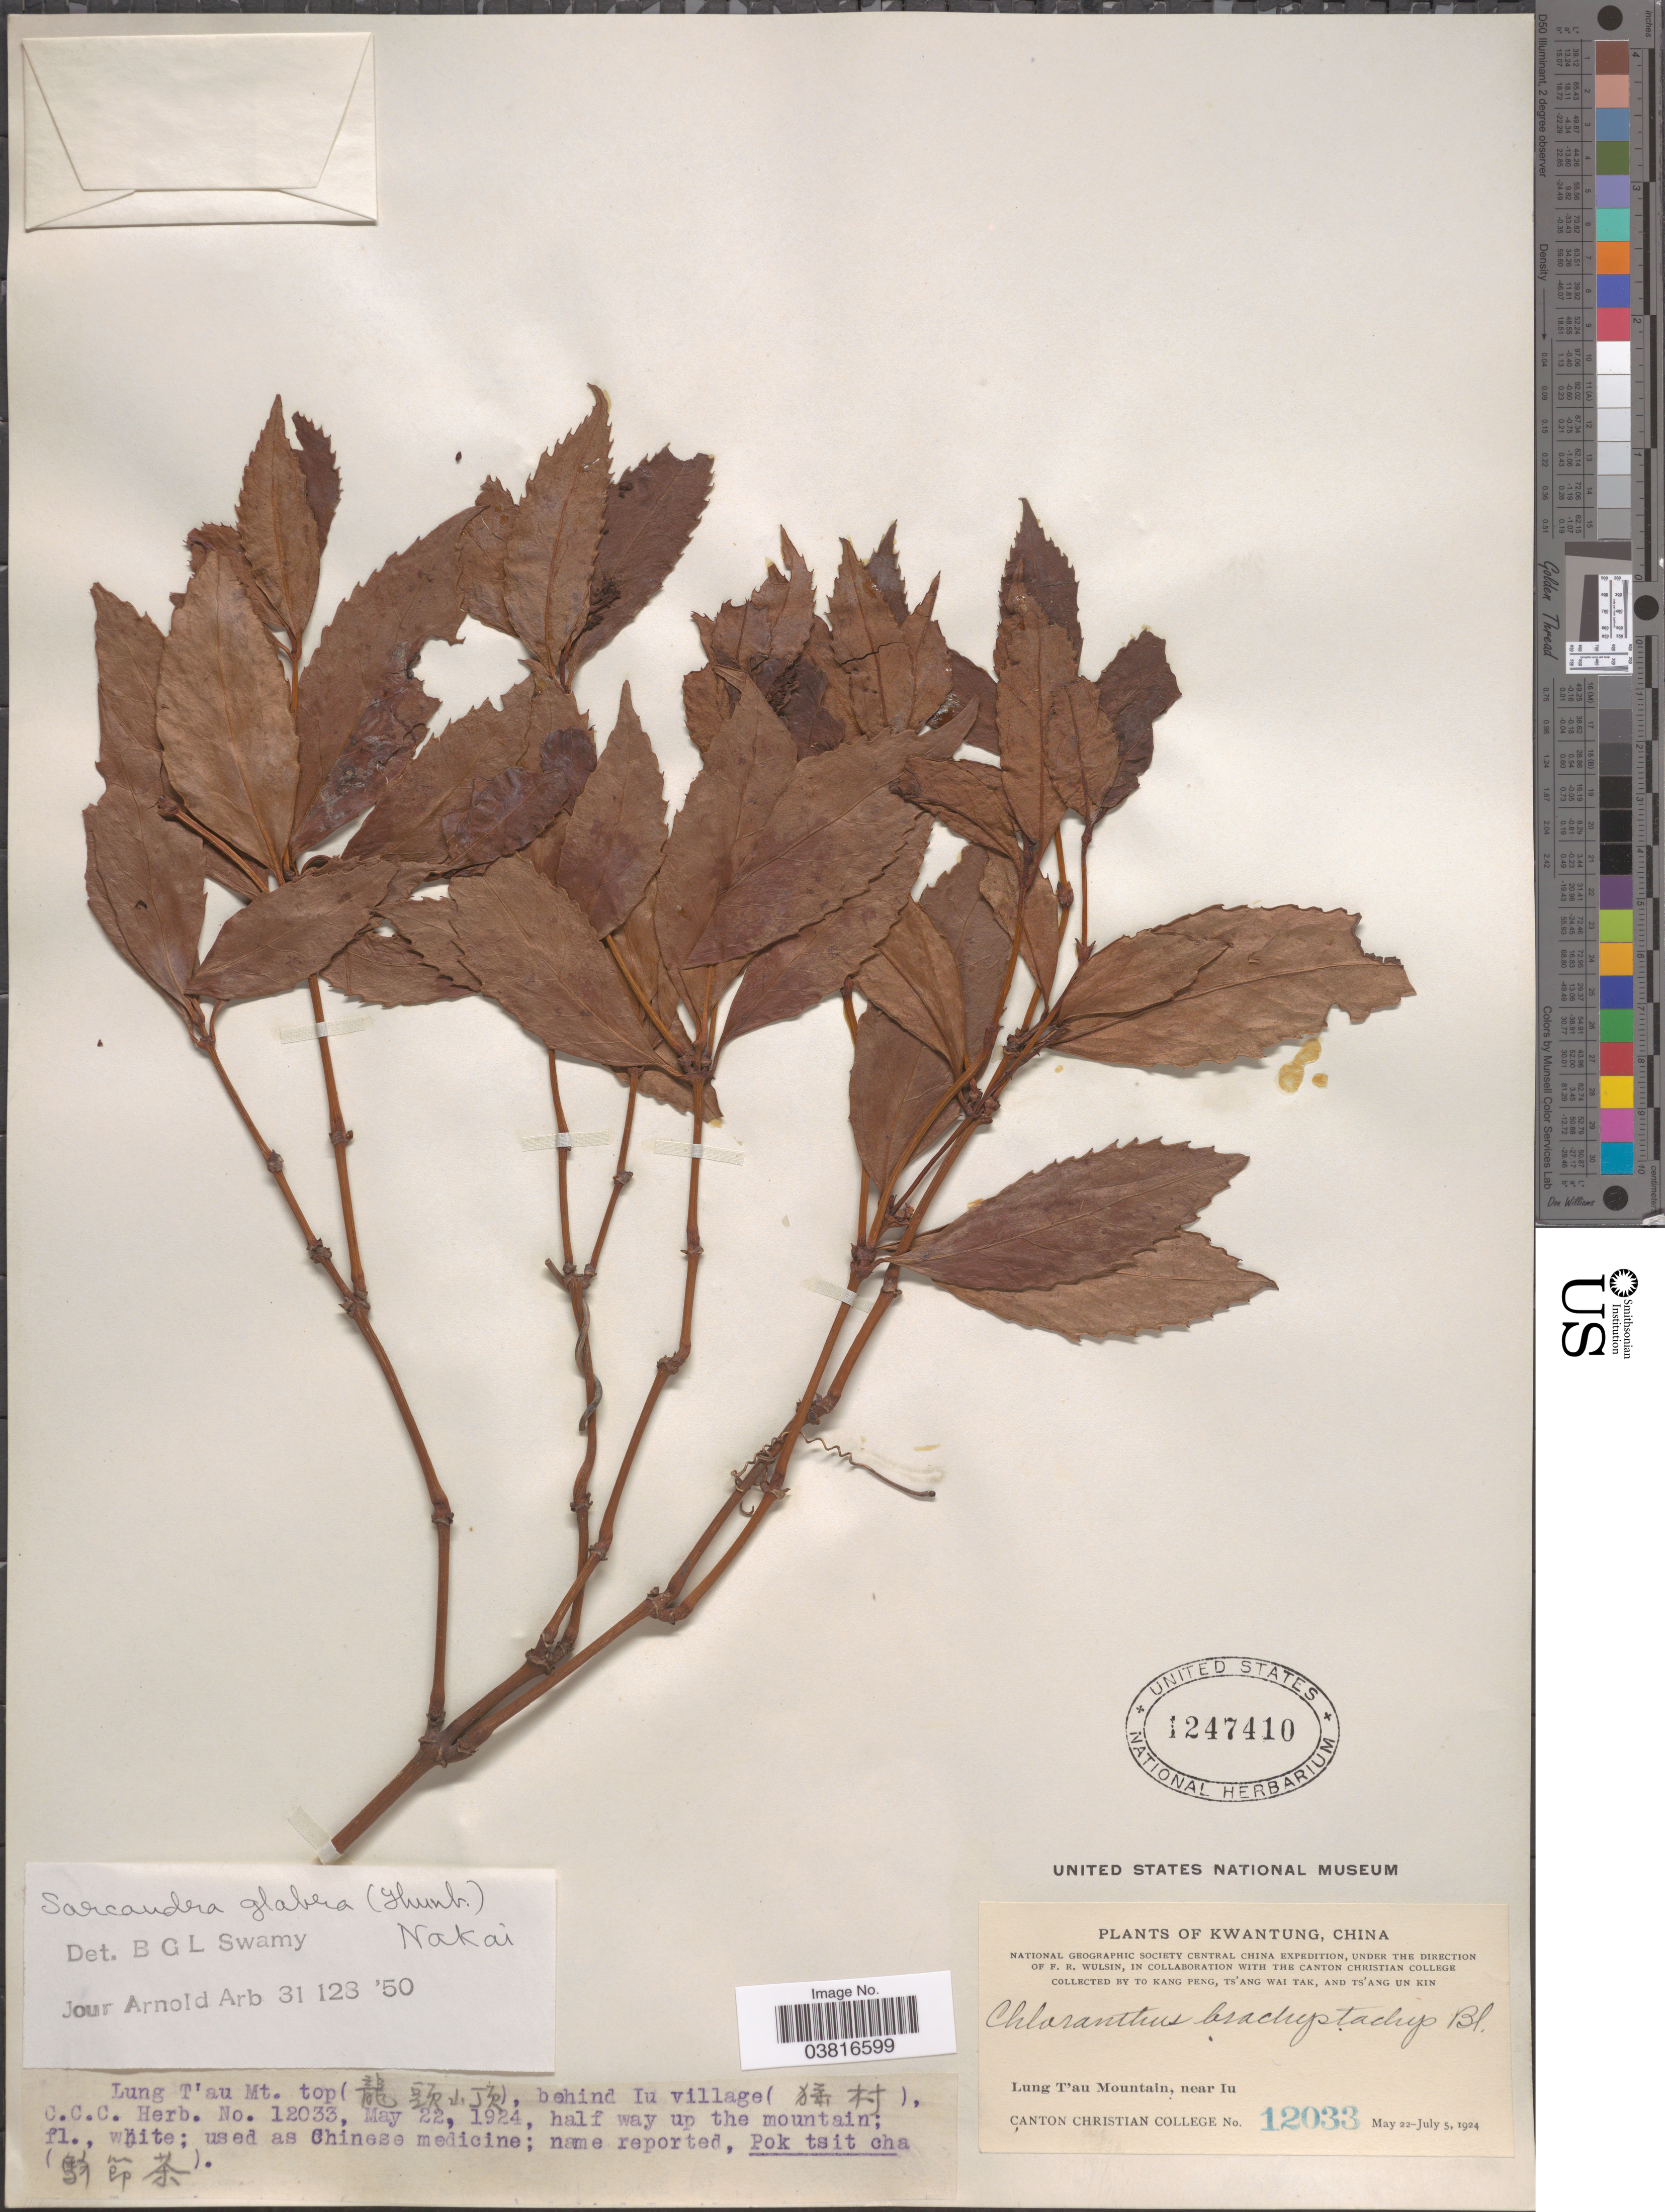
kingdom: Plantae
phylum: Tracheophyta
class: Magnoliopsida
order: Chloranthales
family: Chloranthaceae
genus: Sarcandra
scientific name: Sarcandra glabra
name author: (Thunb.) Nakai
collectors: T. K. Peng, W. T. Tsang & Ts' Ang Un Kin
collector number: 12033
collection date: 1924-05-22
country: China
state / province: Guangdong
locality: Kwantung. Lung T'au Mountain, near Iu. Lung T'au Mt. top (X), behind Iu village (X), half way up the mountain.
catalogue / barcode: US 1247410